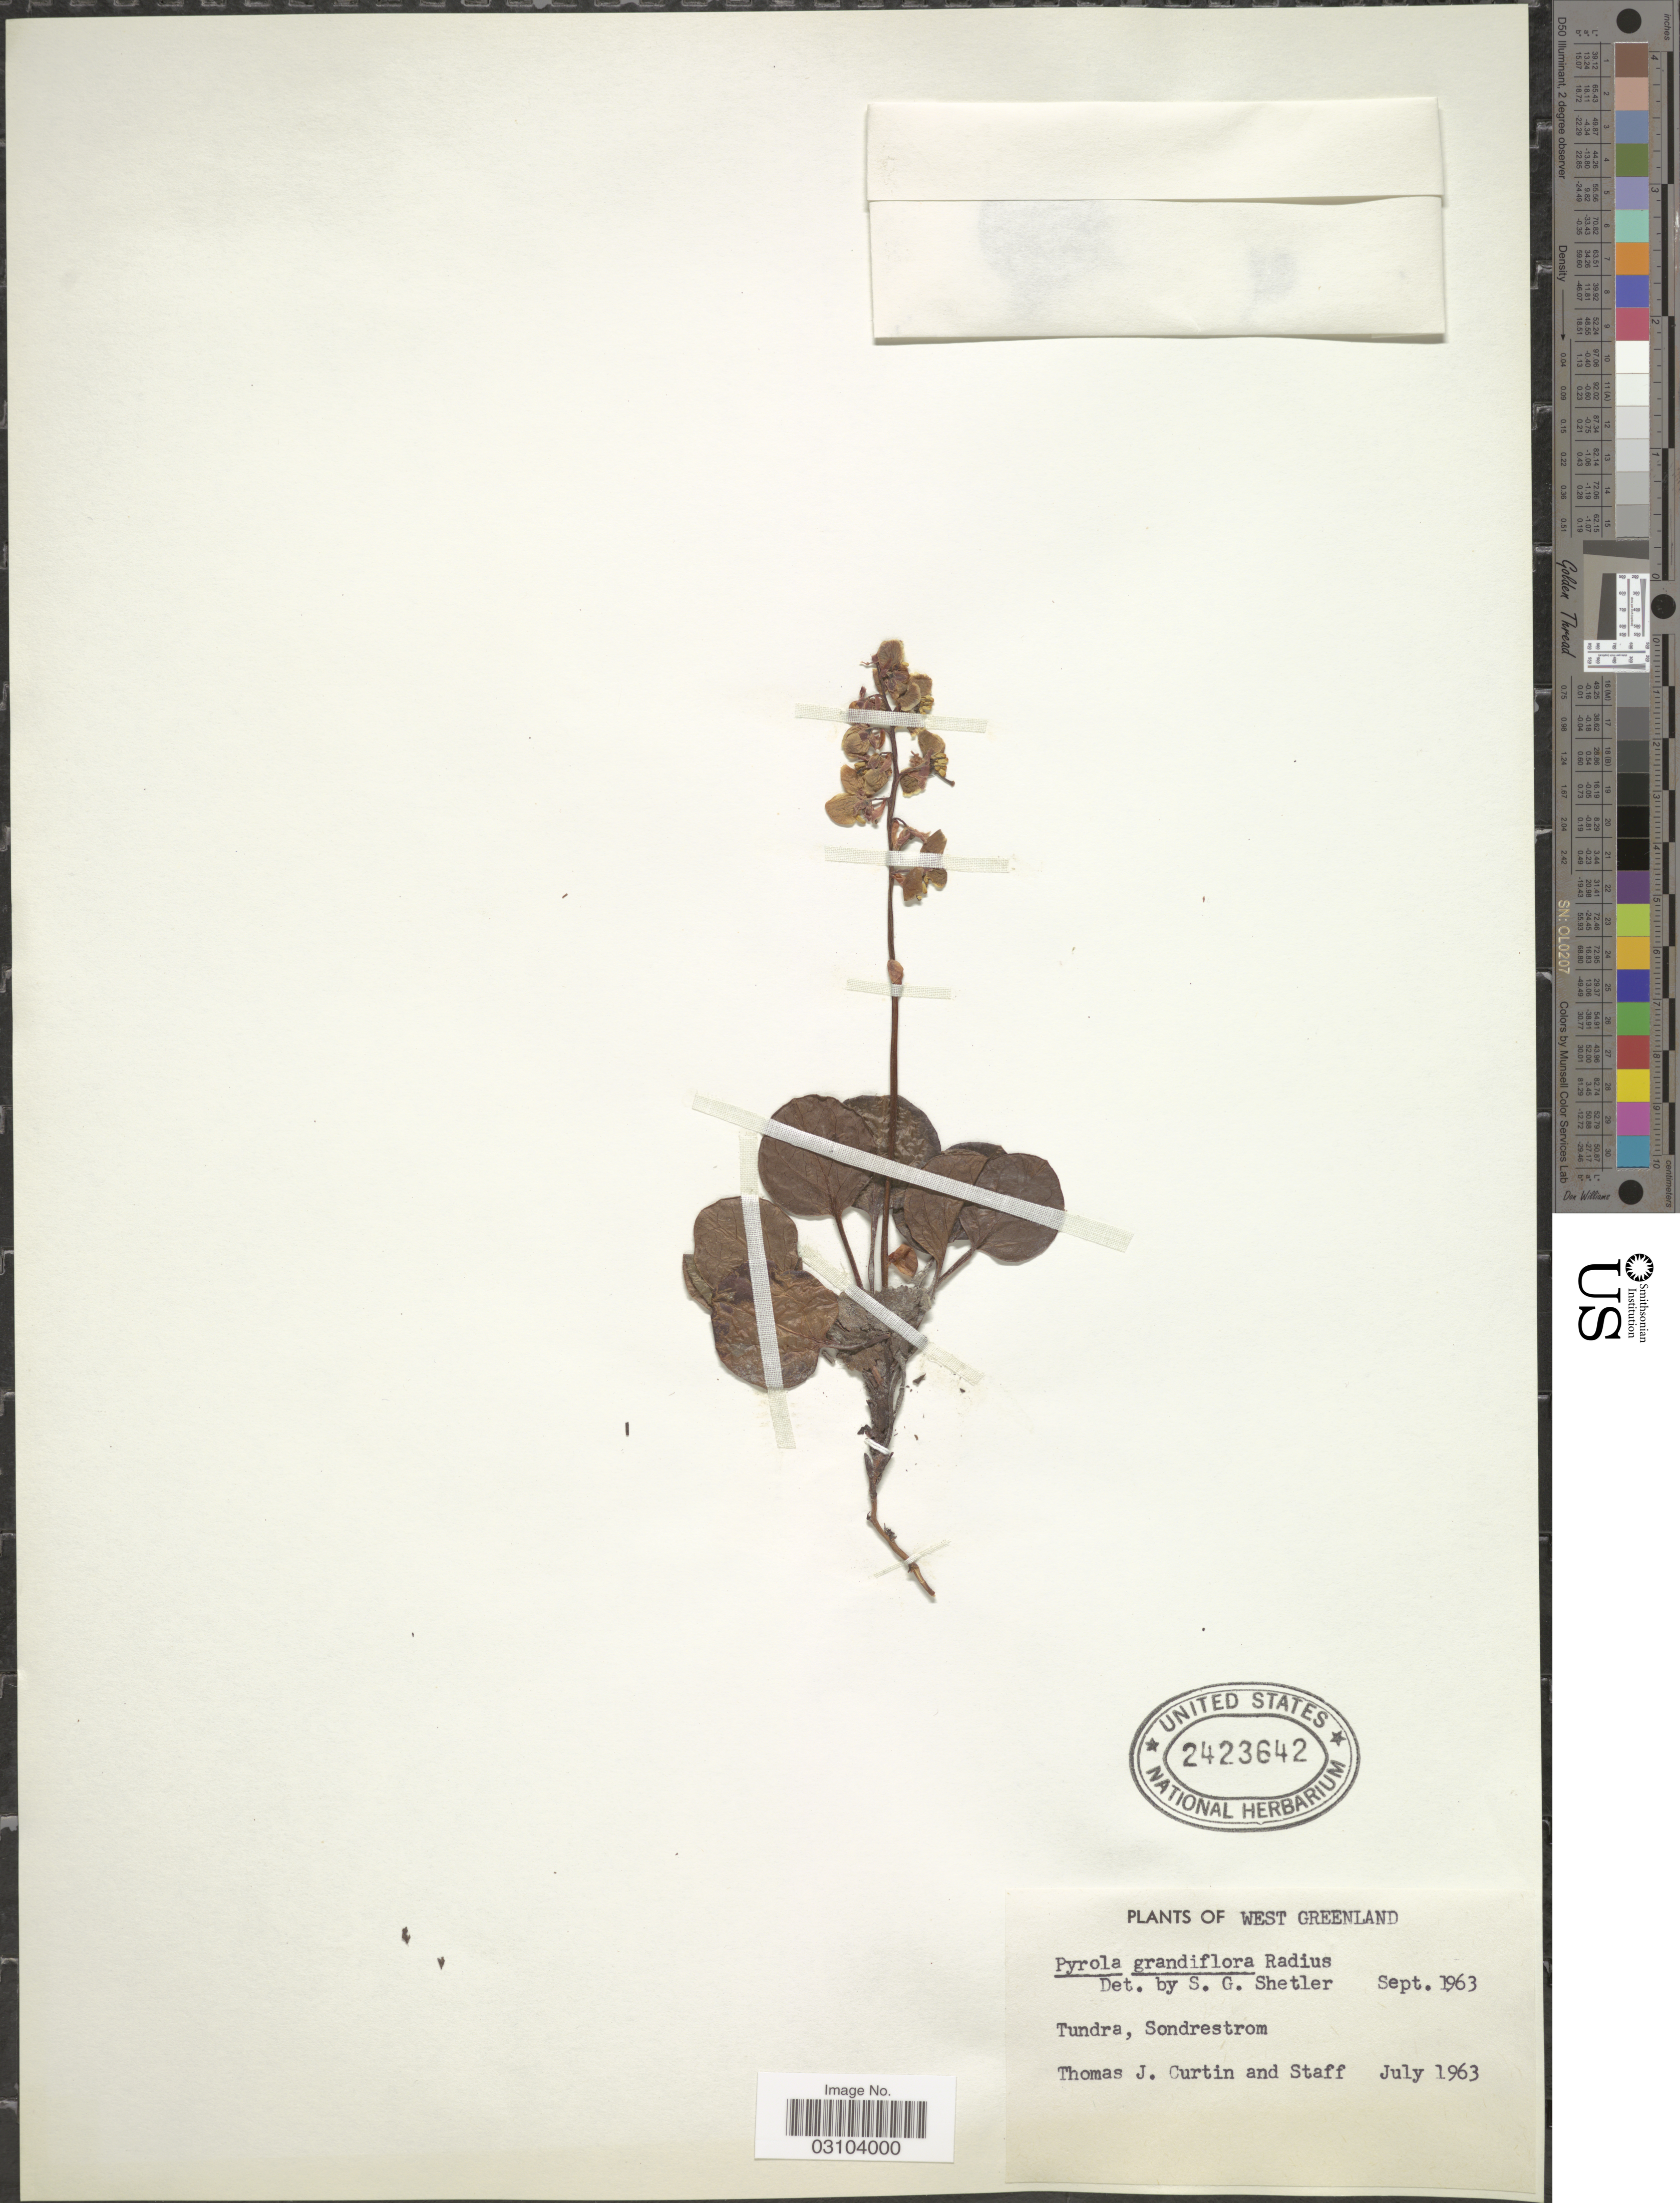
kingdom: Plantae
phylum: Tracheophyta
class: Magnoliopsida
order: Ericales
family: Ericaceae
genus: Pyrola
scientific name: Pyrola grandiflora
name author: Radius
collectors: T. Curtin & Staff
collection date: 1963-07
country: Greenland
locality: West Greenland. Tundra, Sondrestrom.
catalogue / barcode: US 2423642